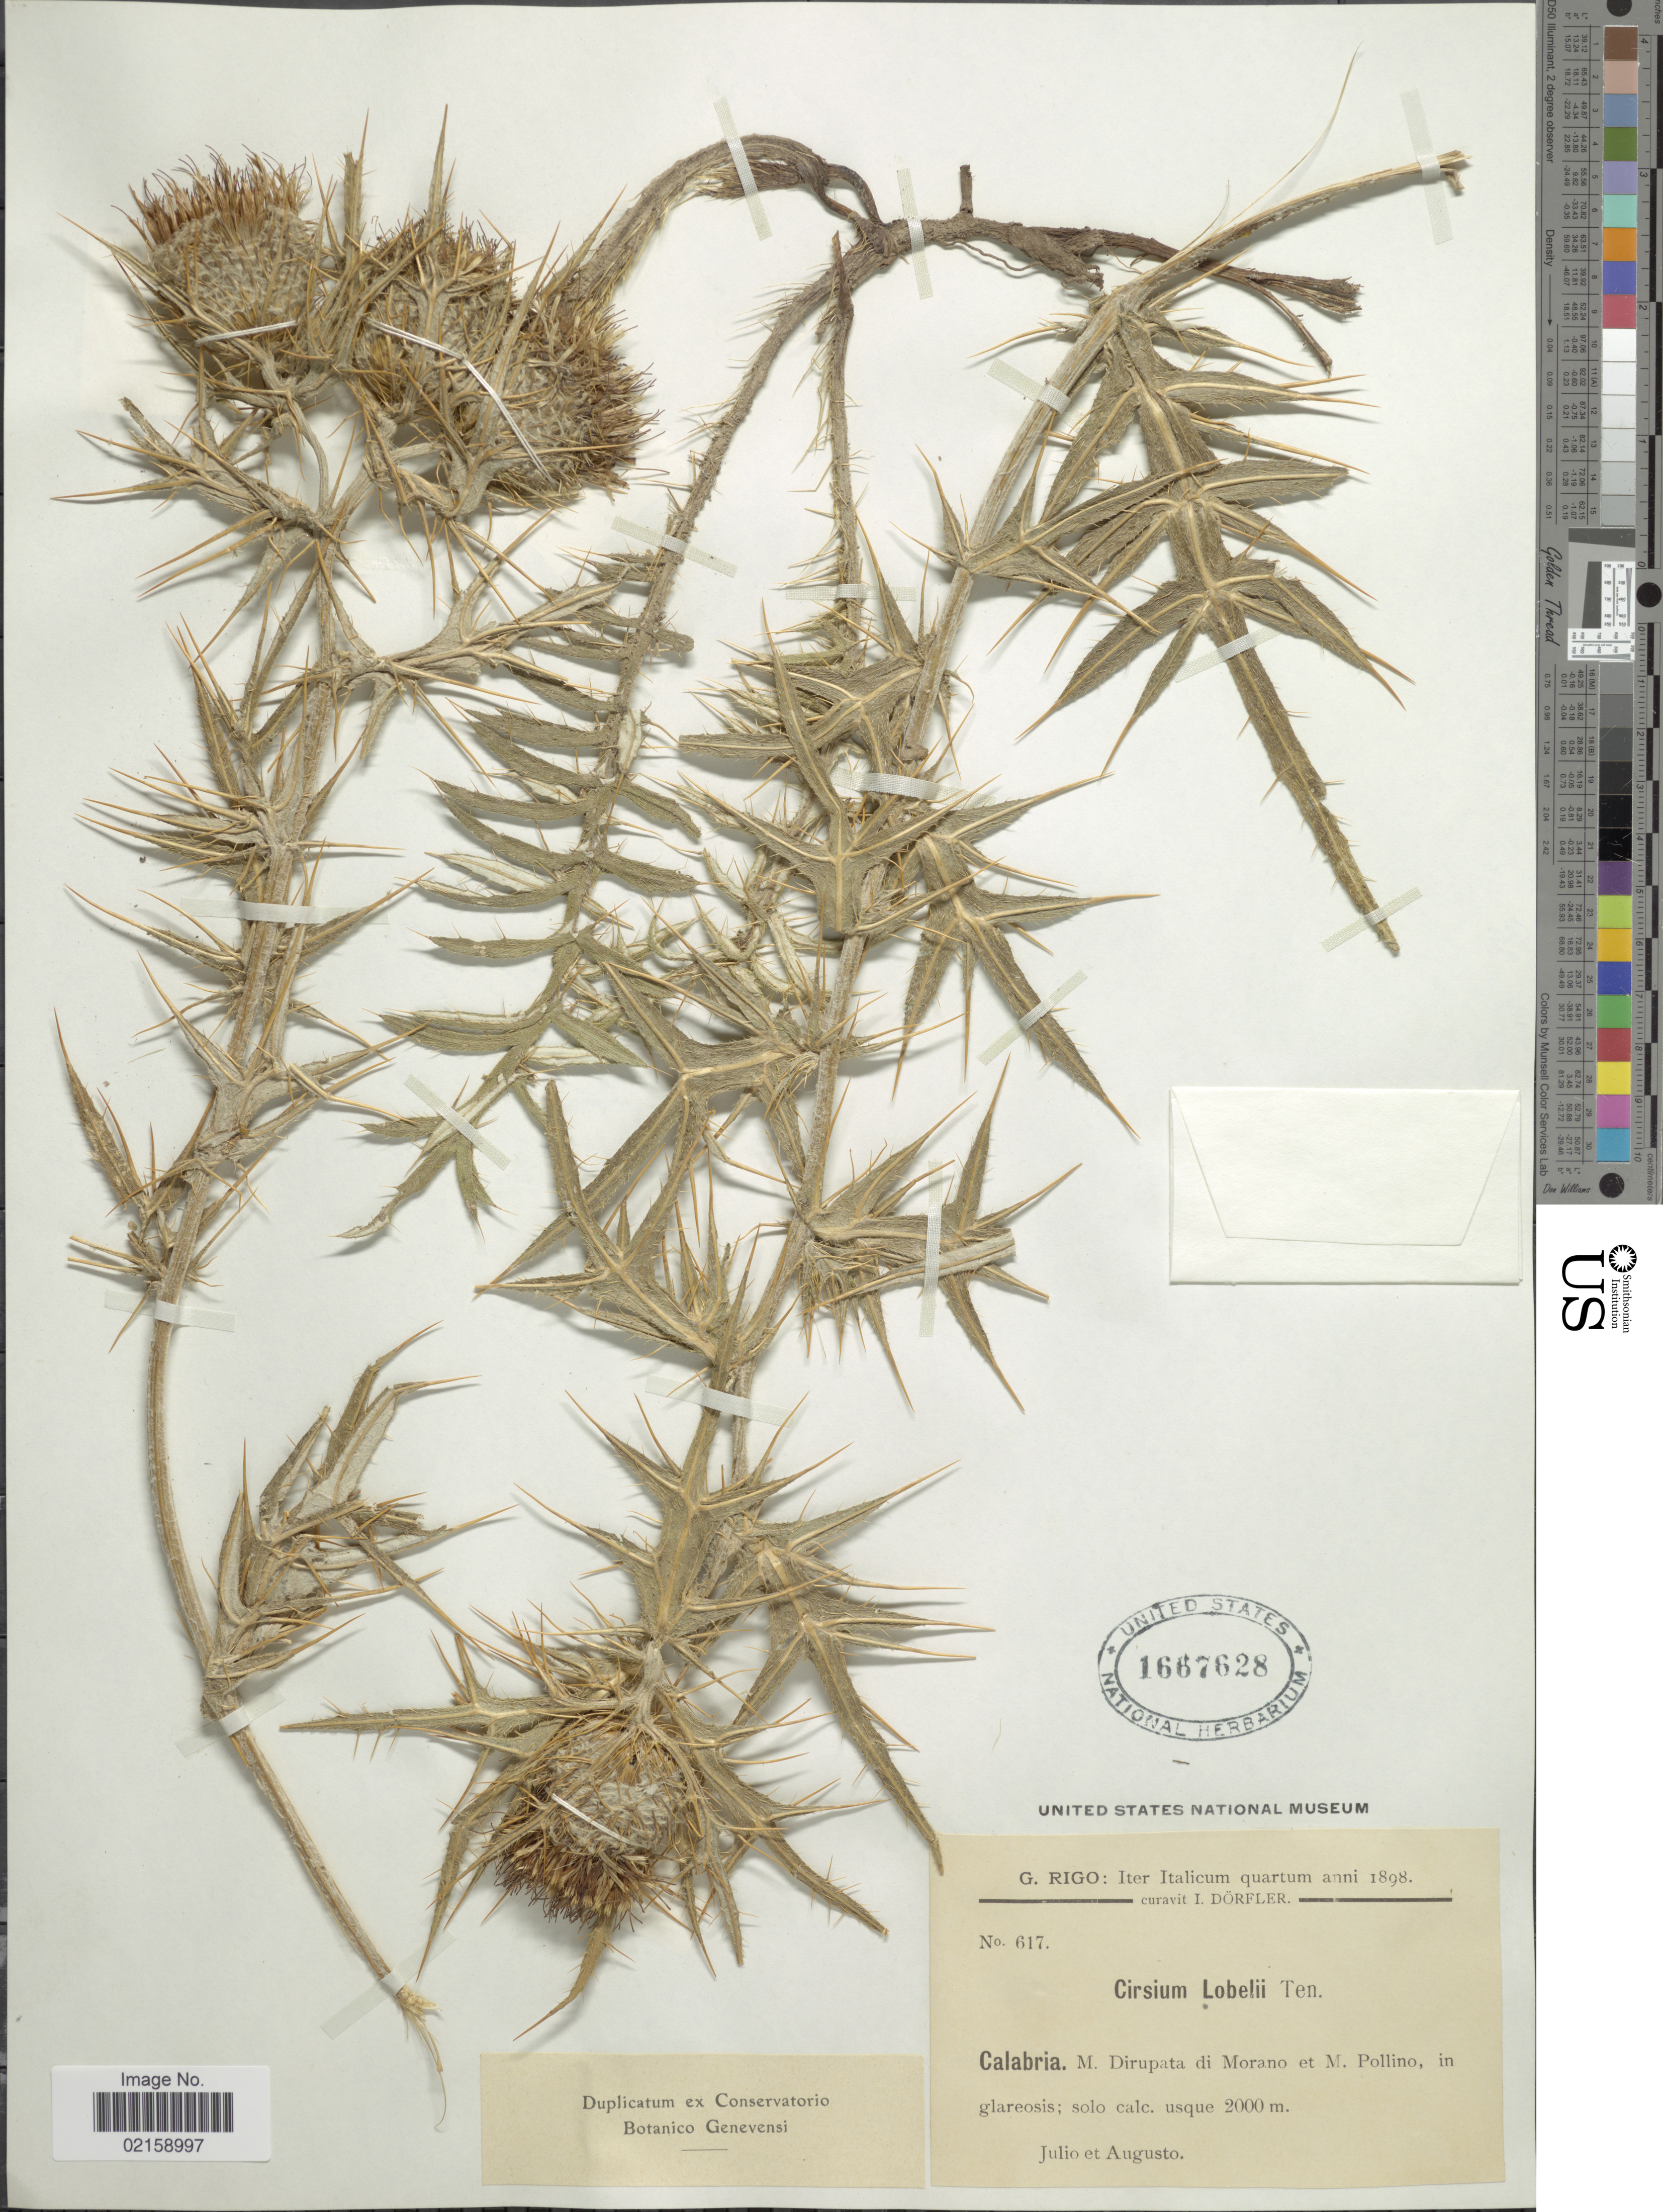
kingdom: Plantae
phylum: Tracheophyta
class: Magnoliopsida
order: Asterales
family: Asteraceae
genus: Cirsium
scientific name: Cirsium lobelii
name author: Ten.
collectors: G. Rigo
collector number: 617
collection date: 1898-07/1898-08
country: Italy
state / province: Calabria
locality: M. Dirupta di Morano et M. Pollino, in glareosis.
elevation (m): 2000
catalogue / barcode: US 1667628